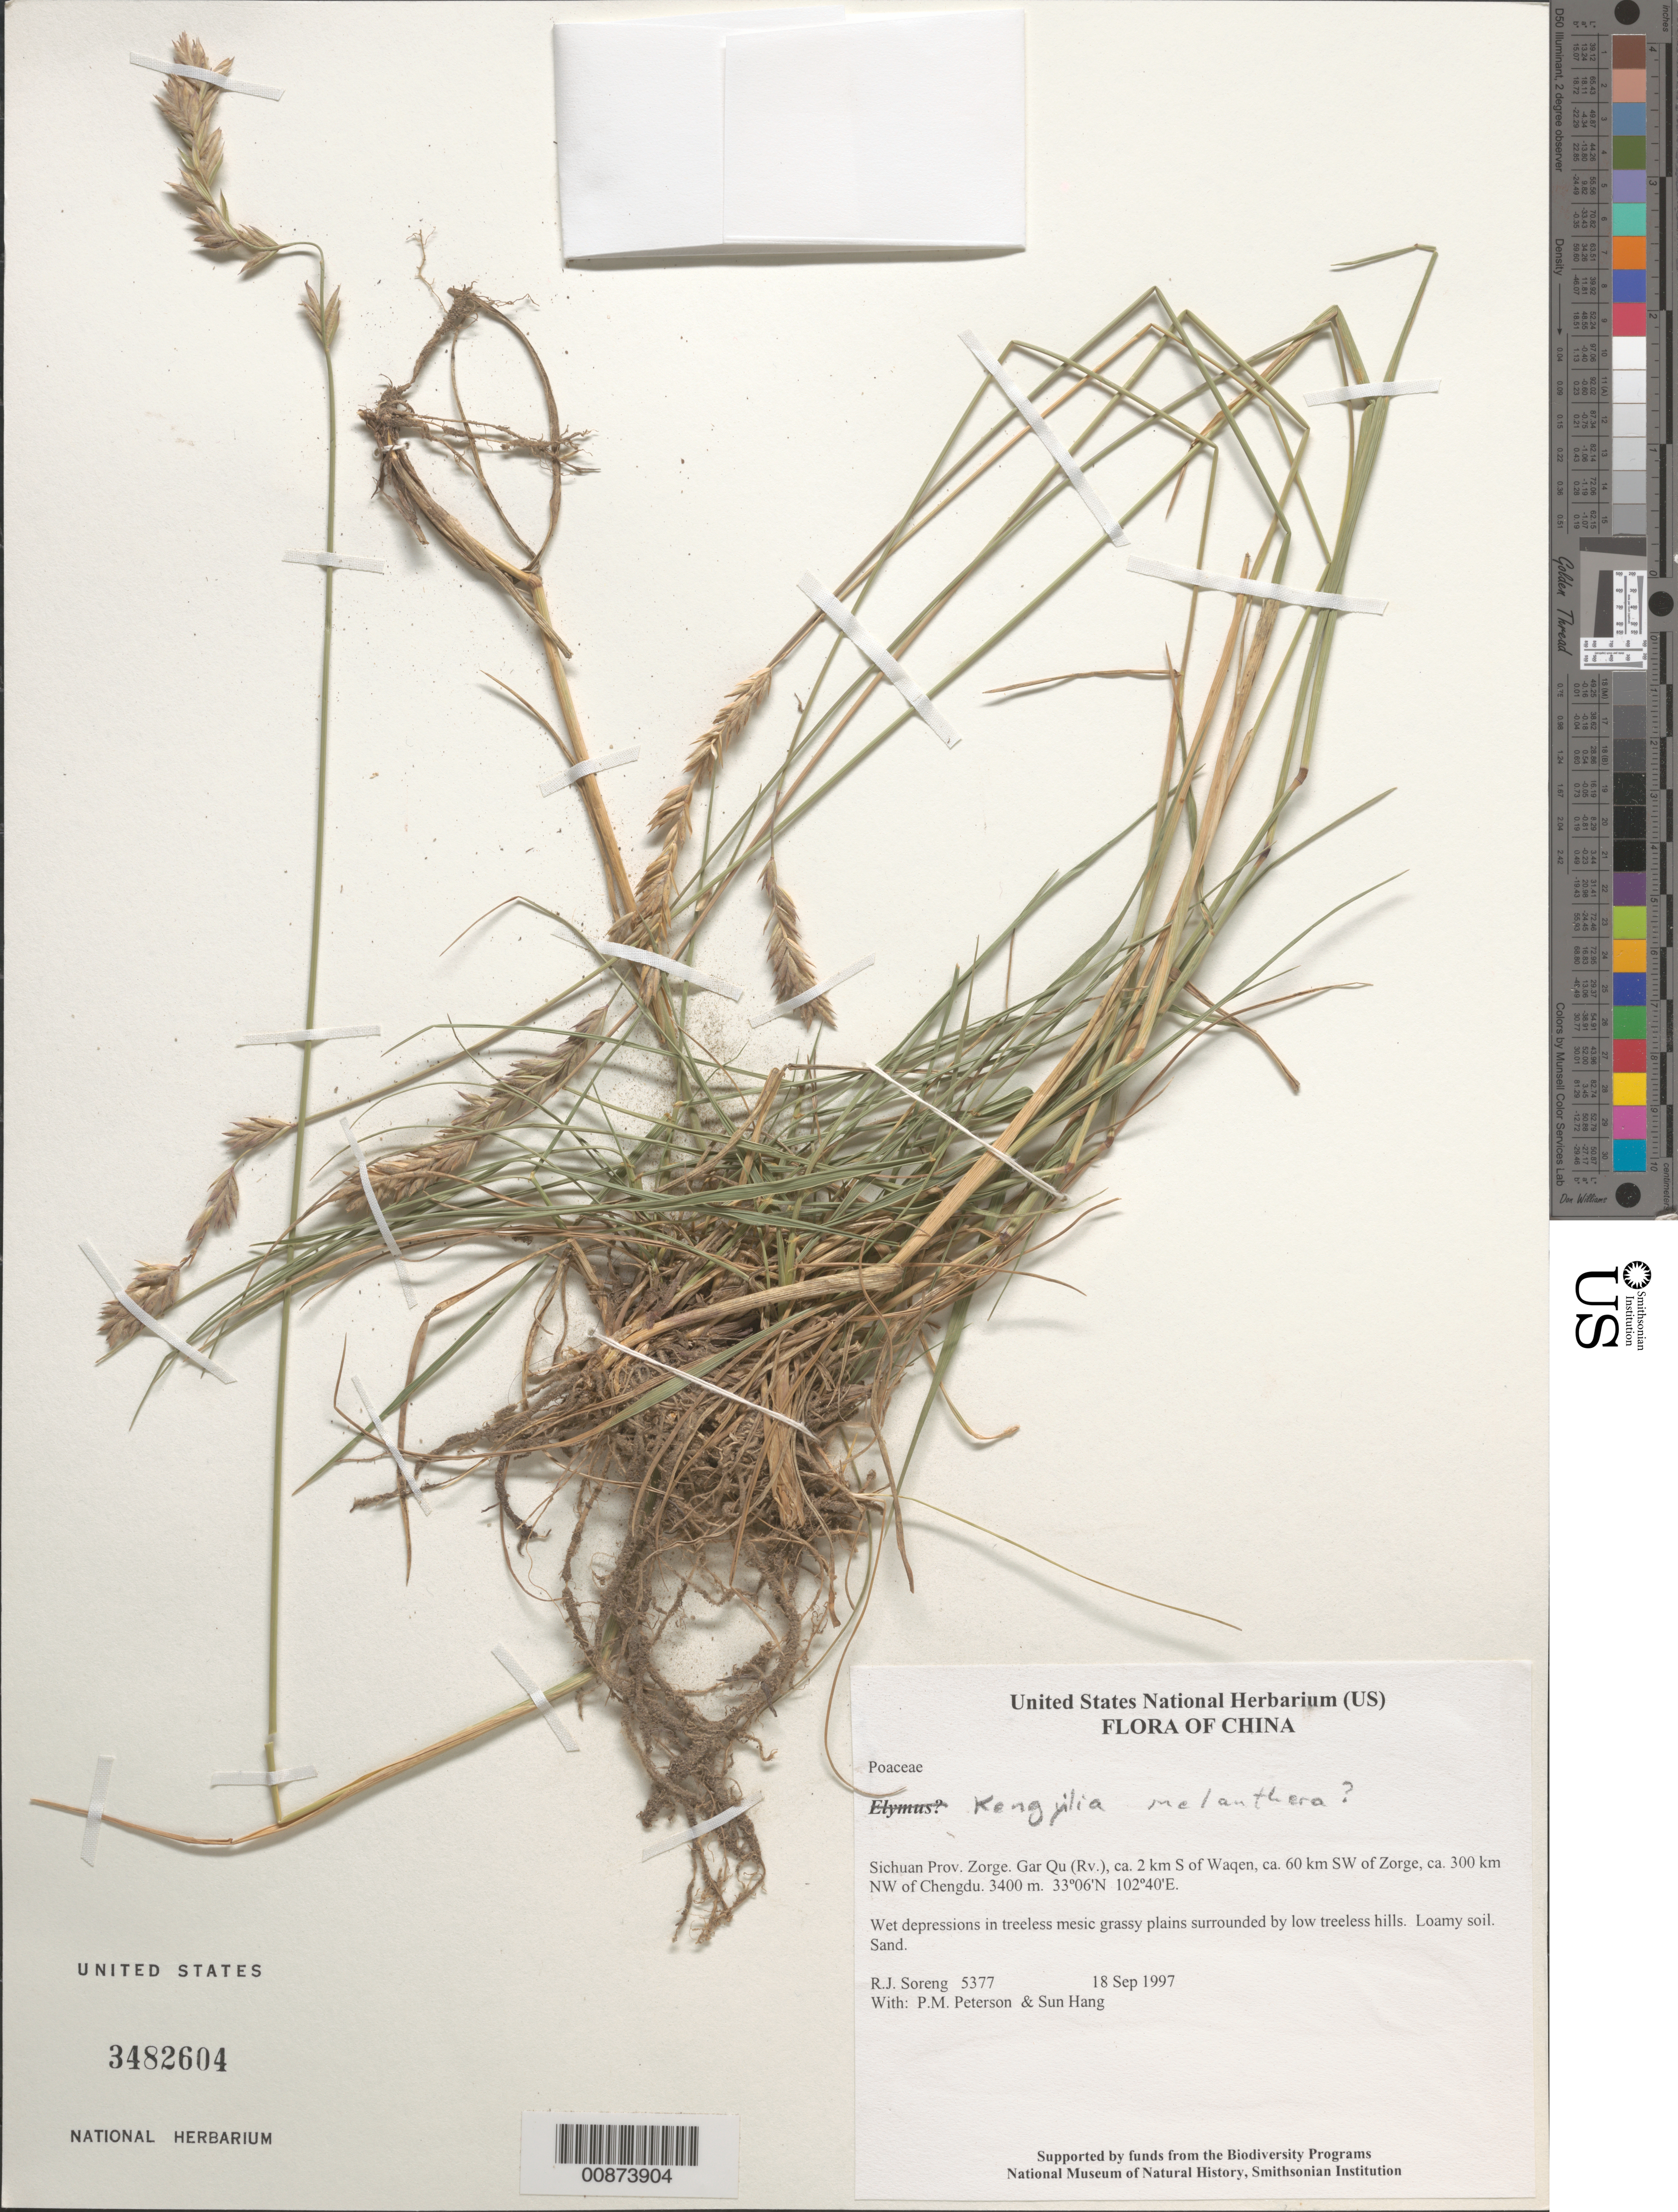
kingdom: Plantae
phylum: Tracheophyta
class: Liliopsida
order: Poales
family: Poaceae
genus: Kengyilia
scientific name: Kengyilia melanthera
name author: (Keng) J.L. Yang et al.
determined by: Soreng, Robert J., Research Associate (BOT), Smithsonian Institution - National Museum of Natural History (UNITED STATES)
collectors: R. J. Soreng, P. M. Peterson & Sun Hang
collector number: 5377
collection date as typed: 18 Sep 1997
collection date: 1997-09-18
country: China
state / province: Sichuan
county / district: Zorge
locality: Gar Qu (Rv.), ca. 2 km S of Waqen, ca. 60 km SW of Zorge, ca. 300 km NW of Chengdu.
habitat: Wet depressions in treeless mesic grassy plains surrounded by low treeless hills. Loamy soil.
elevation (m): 3400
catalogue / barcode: US 3482604